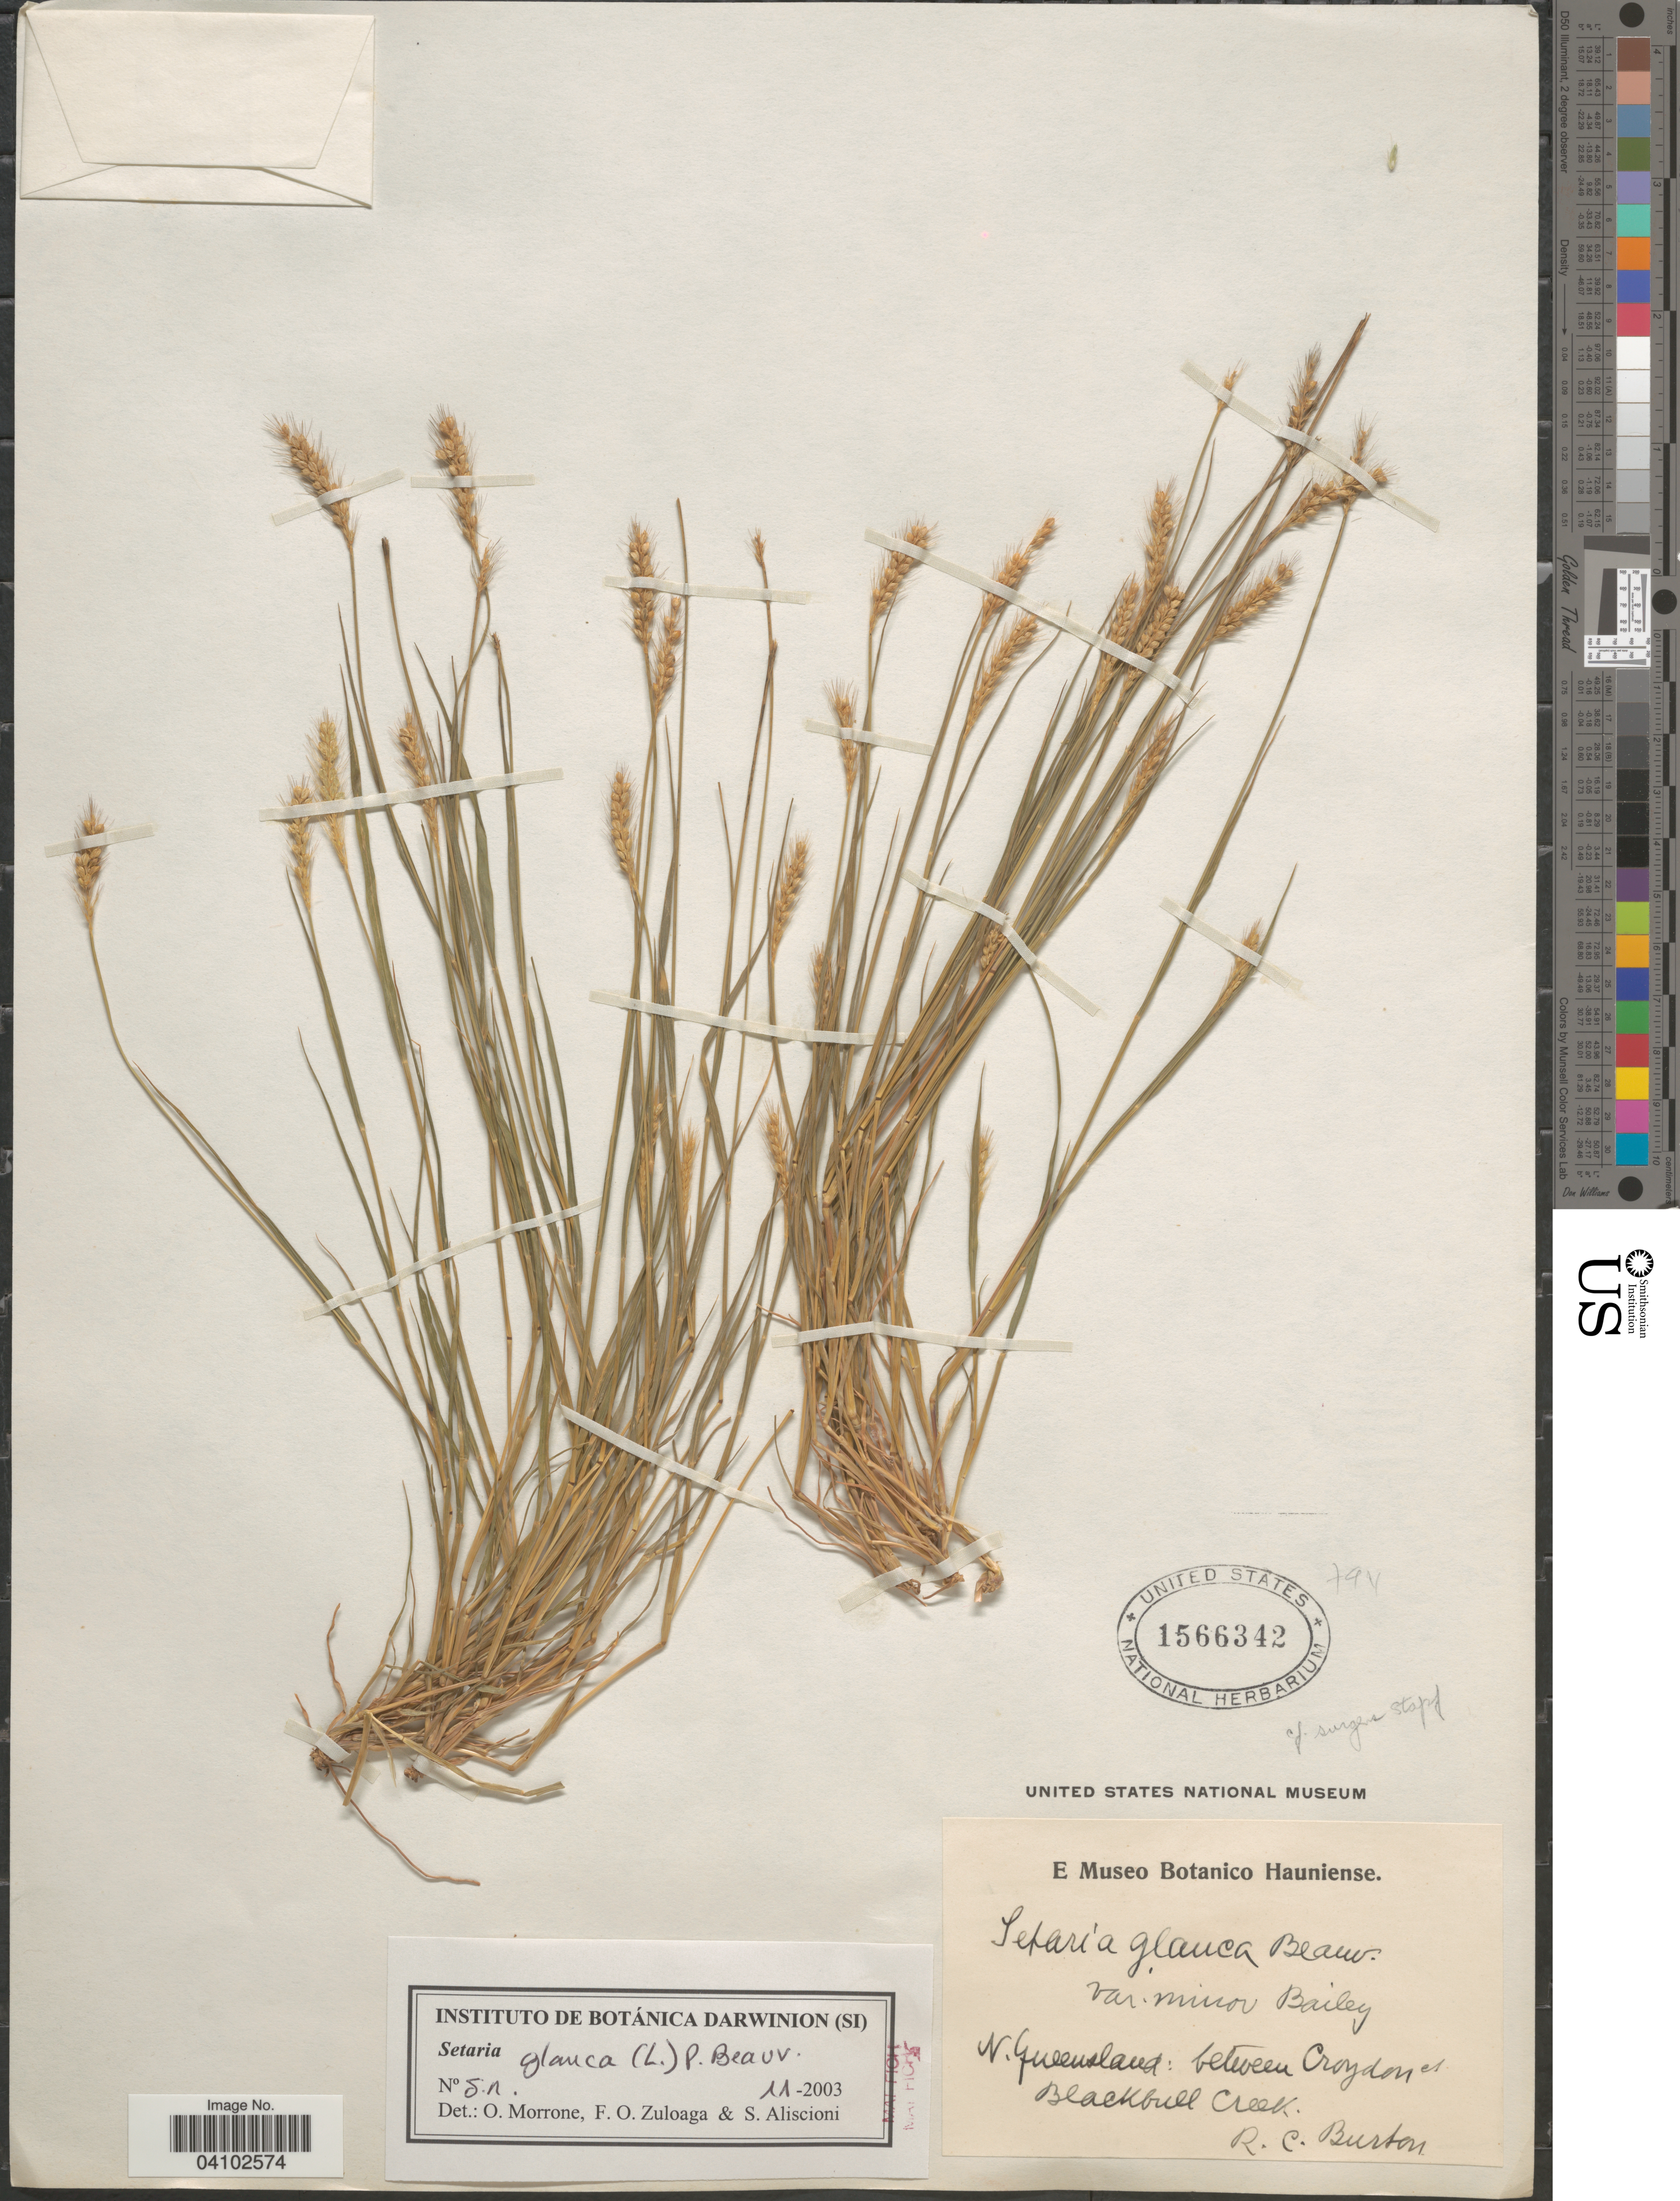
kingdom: Plantae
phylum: Tracheophyta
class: Liliopsida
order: Poales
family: Poaceae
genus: Cenchrus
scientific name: Cenchrus americanus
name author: (L.) Morrone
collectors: R. Burton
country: Australia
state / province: Queensland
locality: N. Queensland: between Croydon et Blackbull Creek.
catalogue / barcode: US 1566342